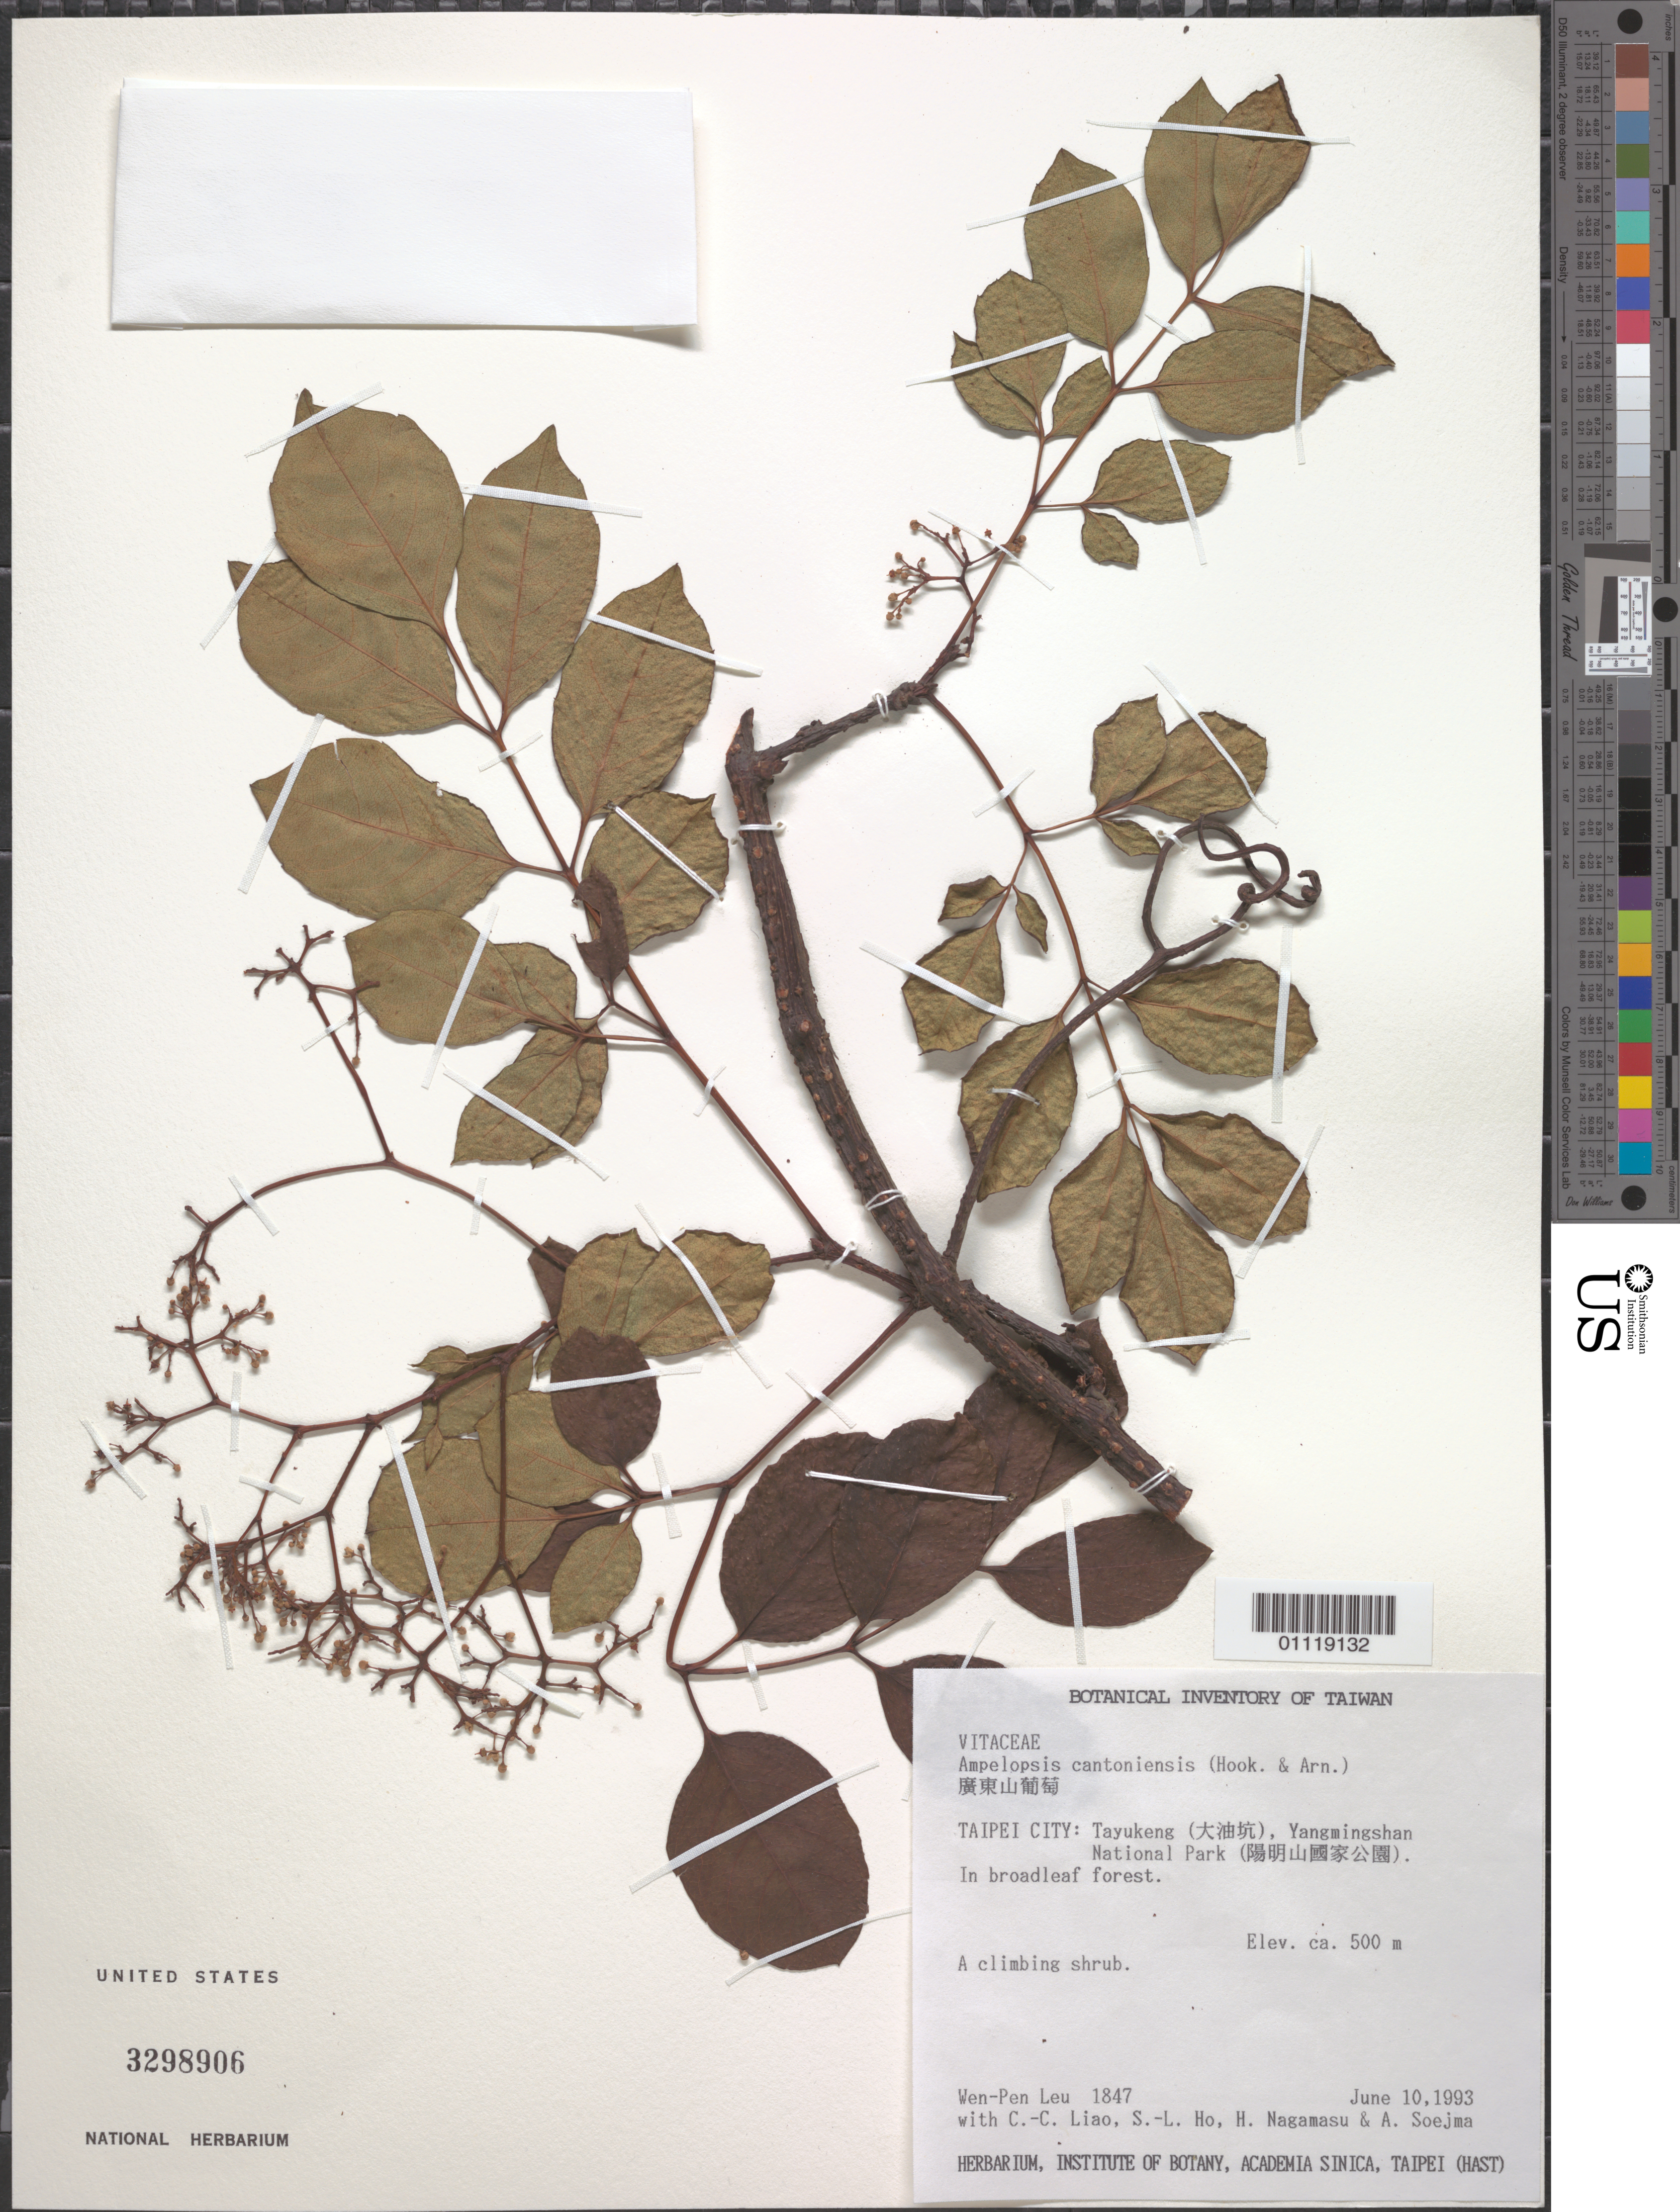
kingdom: Plantae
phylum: Tracheophyta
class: Magnoliopsida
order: Vitales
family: Vitaceae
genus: Ampelopsis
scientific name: Ampelopsis cantoniensis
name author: (W. Hook. & H.J. Arn.) Planch.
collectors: W. Leu, C. Liao, H. Nagamasu & A. Soejma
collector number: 1847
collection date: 1993-06-10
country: Taiwan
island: Taiwan [Formosa]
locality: Taipei City: Tayukeng, Yangmingshan National Park.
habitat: A climbing shrub.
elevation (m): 500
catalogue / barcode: US 3298906